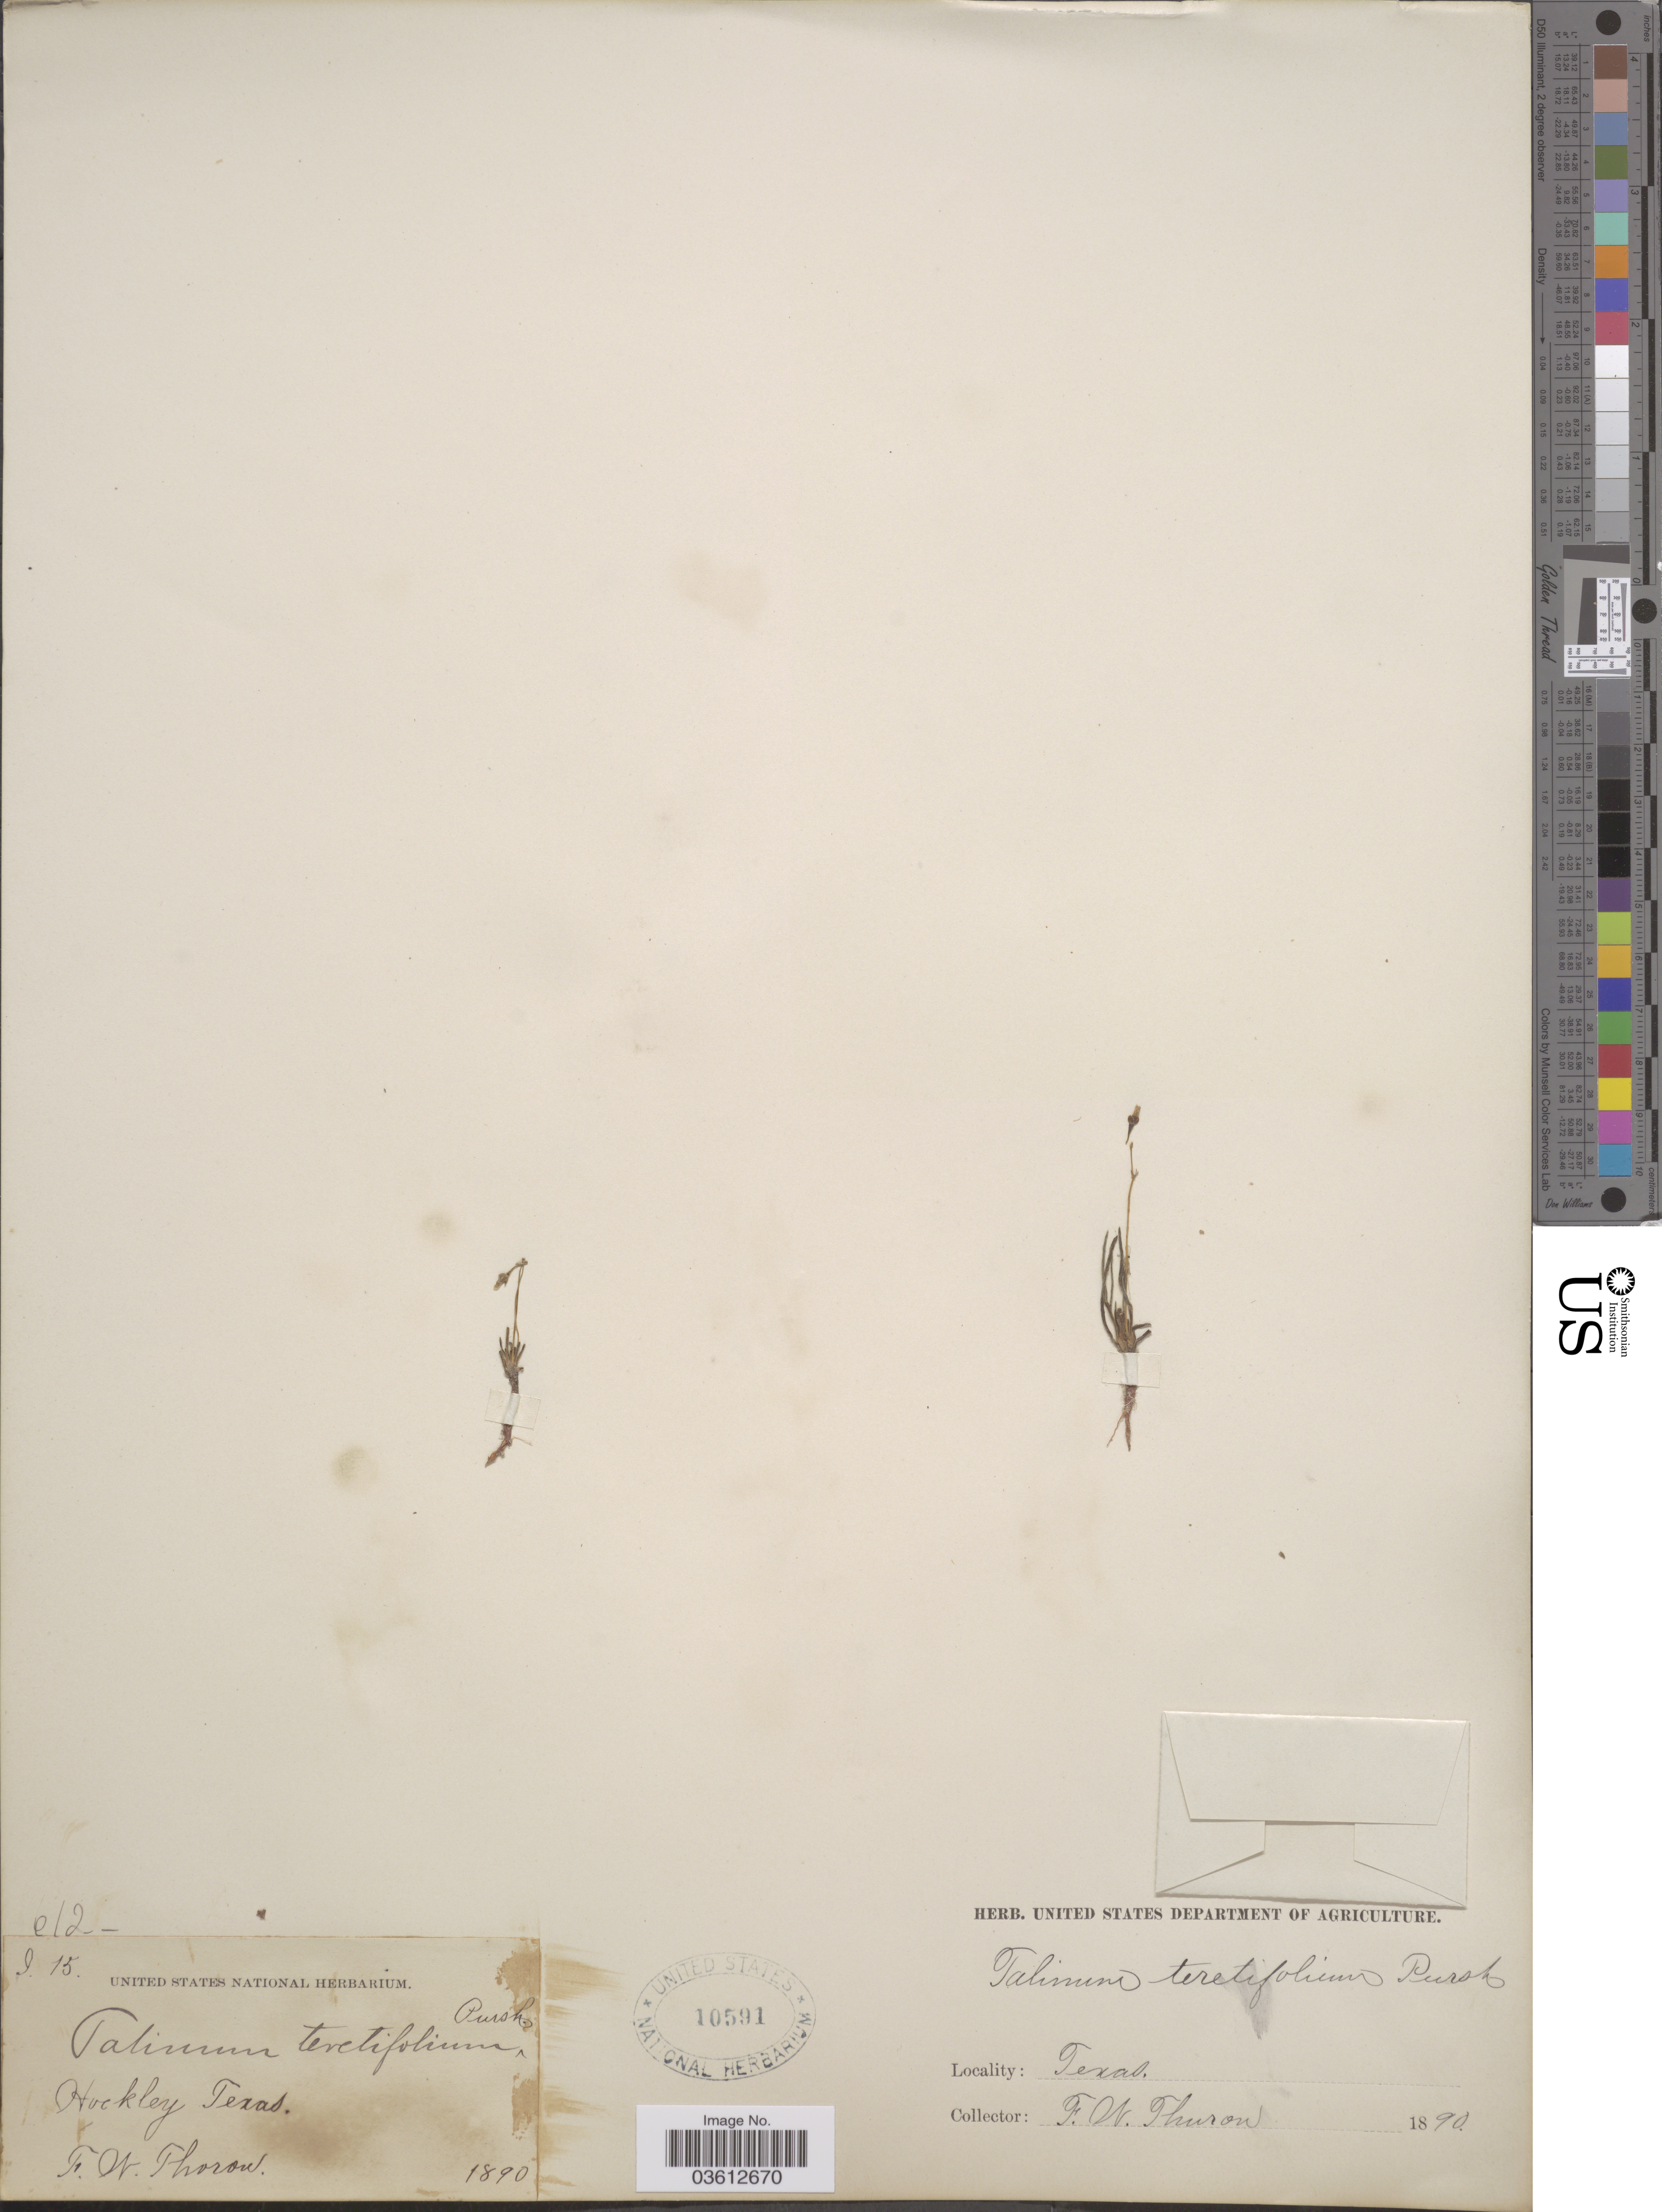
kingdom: Plantae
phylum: Tracheophyta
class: Magnoliopsida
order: Caryophyllales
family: Talinaceae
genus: Talinum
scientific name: Talinum parviflorum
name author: Nutt.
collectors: F. Thuron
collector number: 15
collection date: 1890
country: United States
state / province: Texas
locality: Hockley.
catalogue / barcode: US 10591